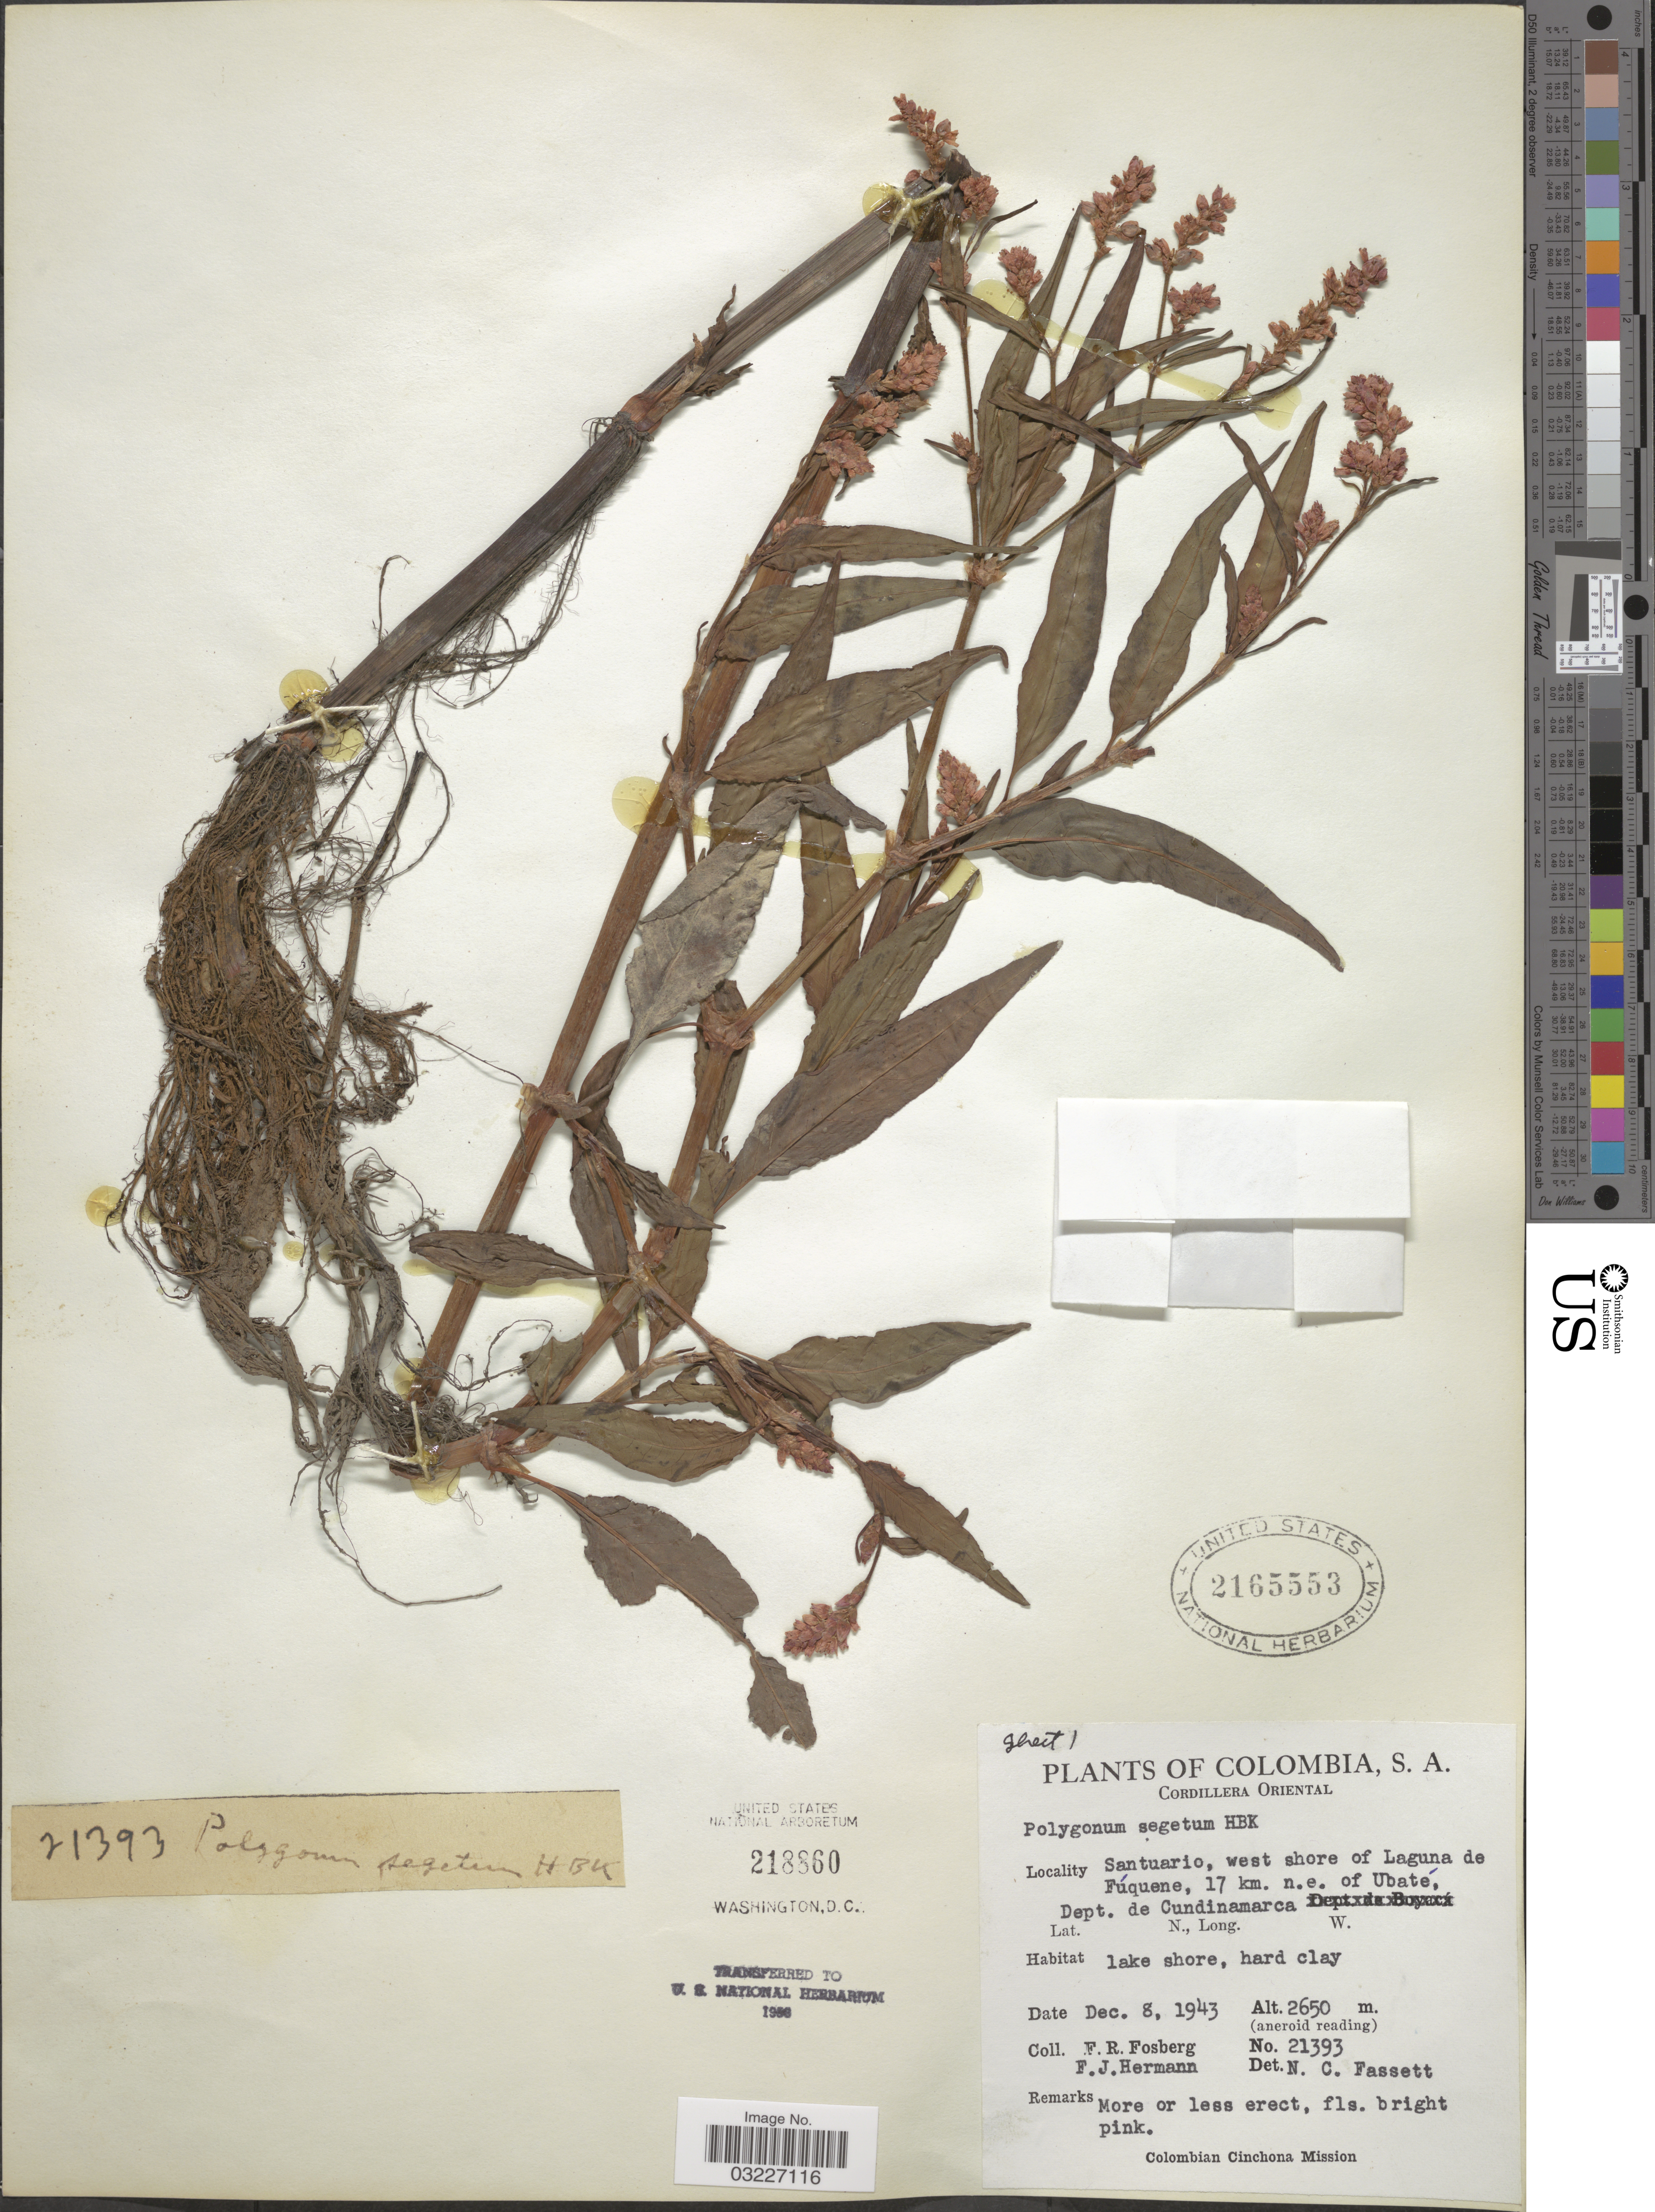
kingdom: Plantae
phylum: Tracheophyta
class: Magnoliopsida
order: Caryophyllales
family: Polygonaceae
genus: Polygonum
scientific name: Polygonum segetum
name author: Kunth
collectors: F. R. Fosberg & F. J. Hermann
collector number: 21393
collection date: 1943-12-08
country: Colombia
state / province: Cundinamarca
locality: Cordillera Oriental. Santuario, west shore of Laguna de Fúquene, 17 km. n.e. of Ubaté. Dept. de Cundinamarca.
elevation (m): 2650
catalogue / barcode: US 2165553